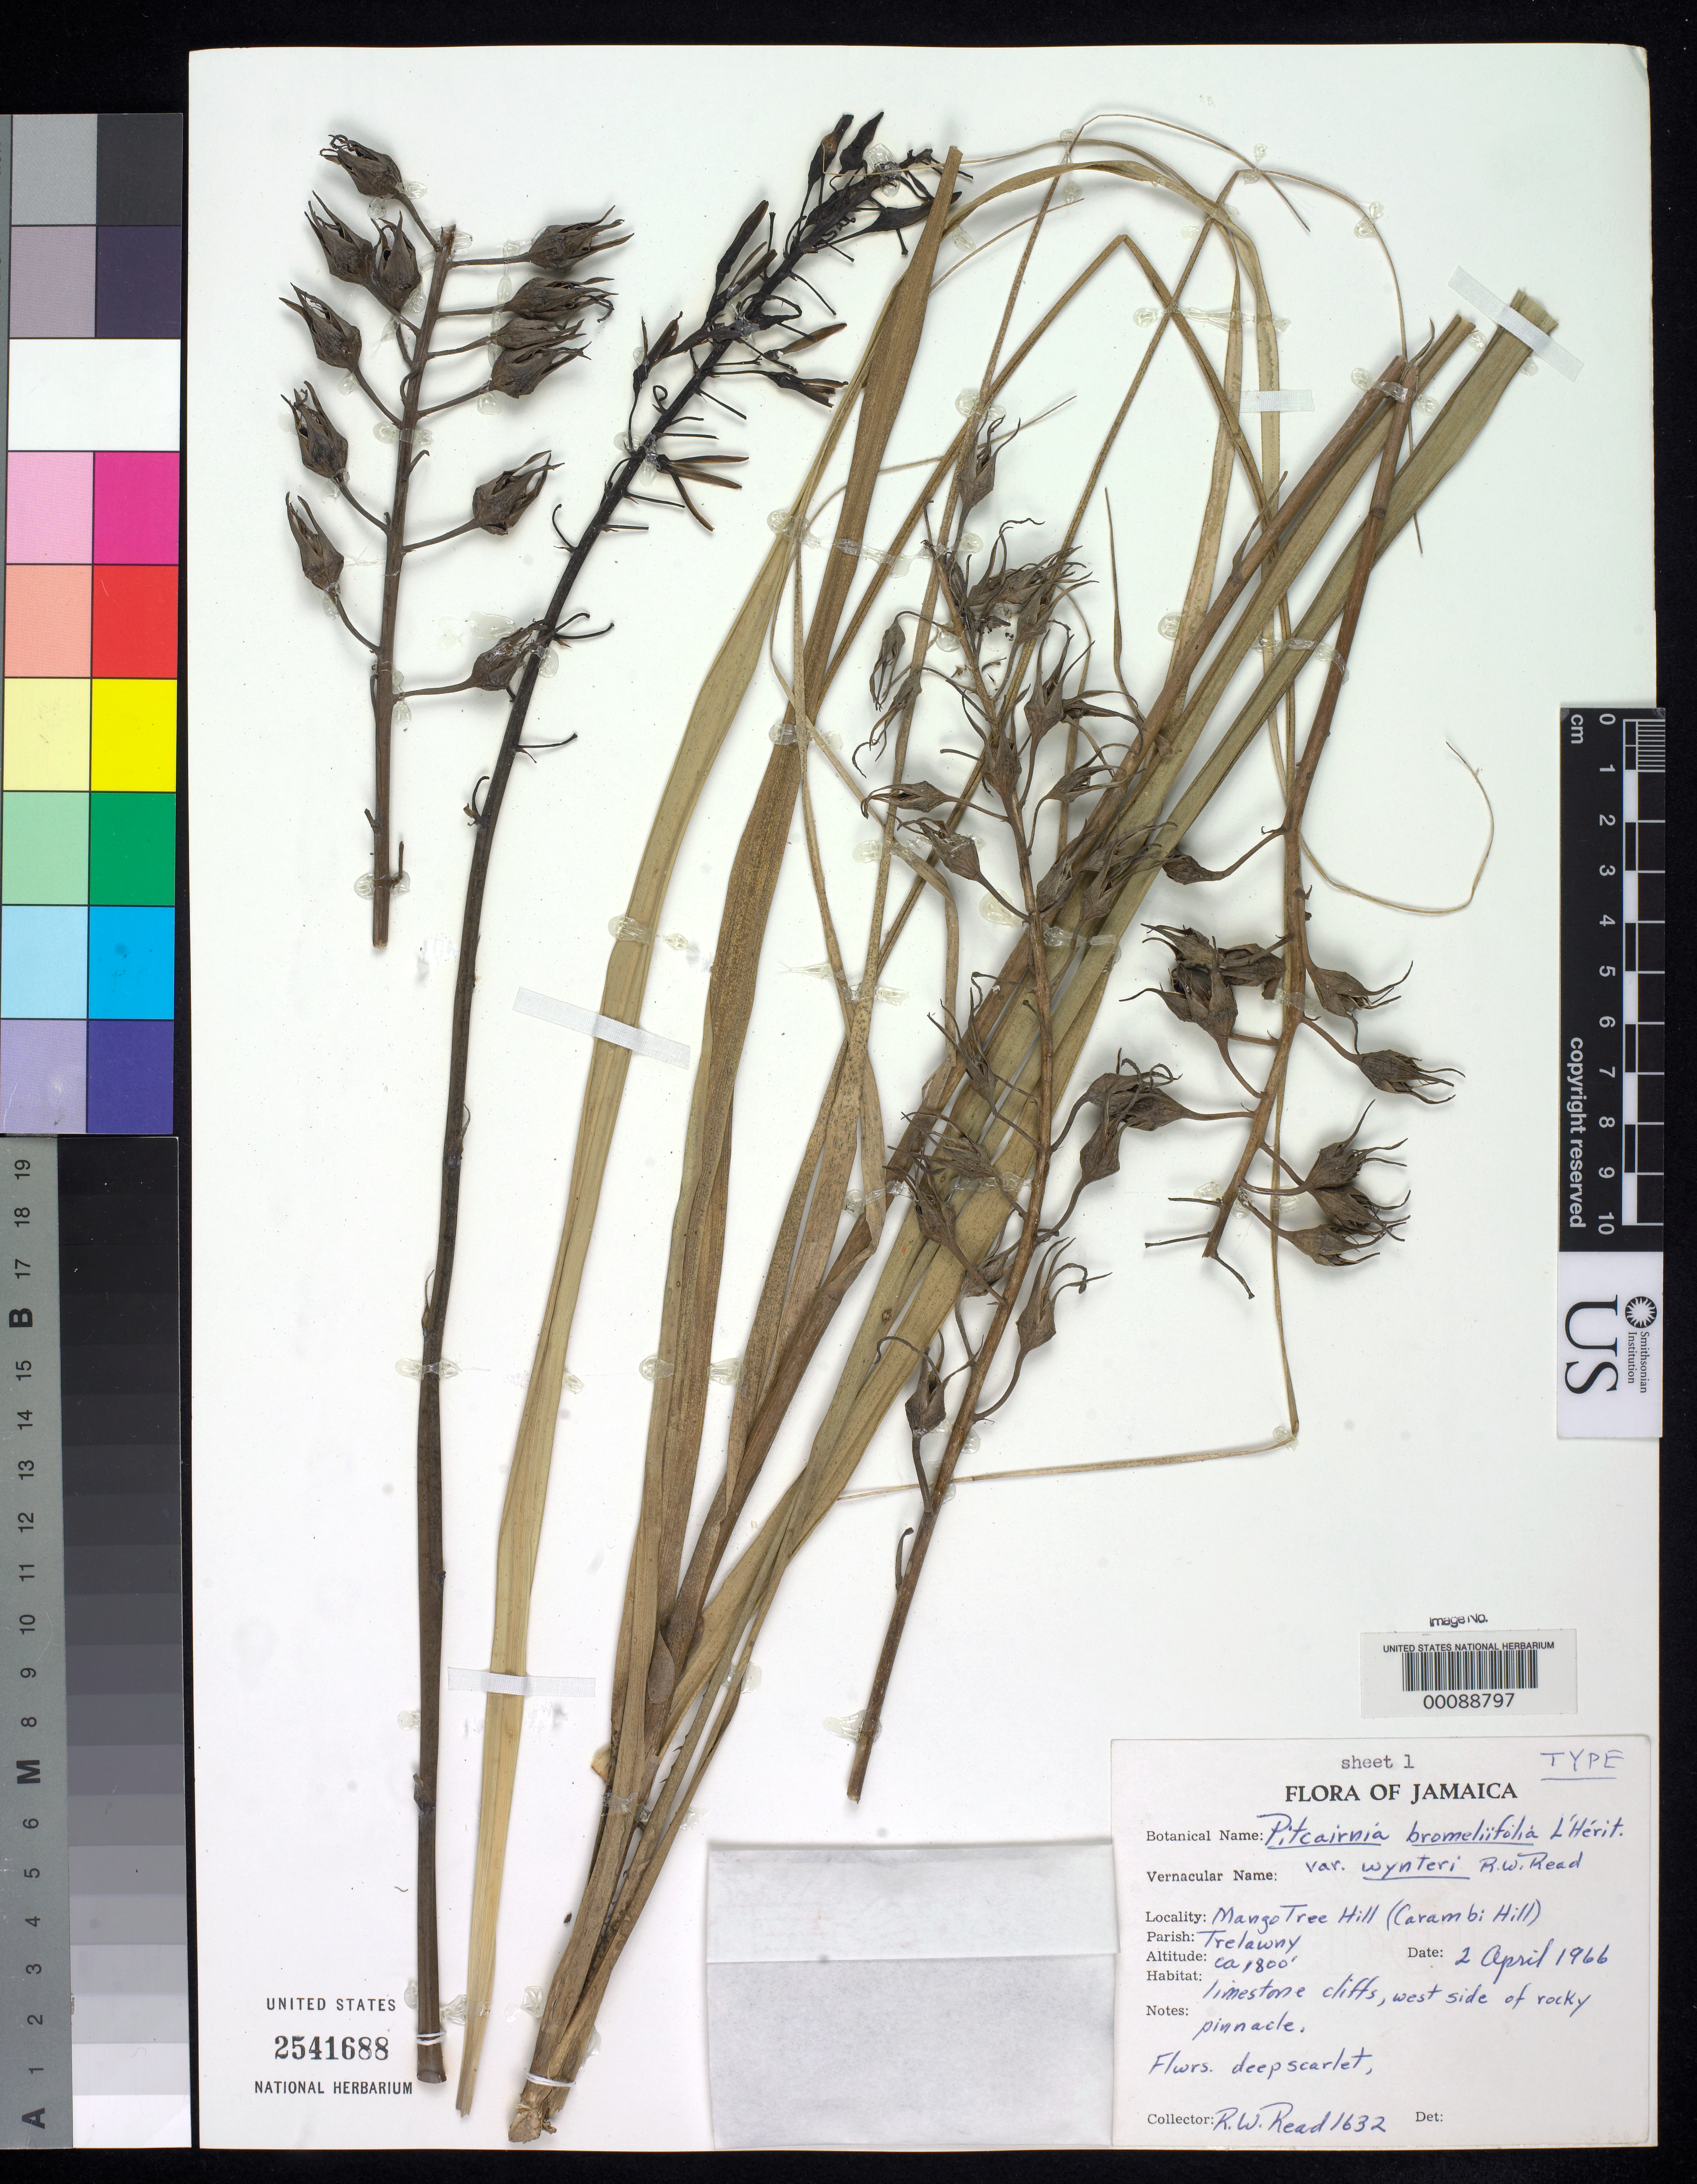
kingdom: Plantae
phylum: Tracheophyta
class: Liliopsida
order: Poales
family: Bromeliaceae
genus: Pitcairnia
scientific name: Pitcairnia bromeliifolia var. wynteri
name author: Read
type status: Holotype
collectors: R. W. Read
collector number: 1632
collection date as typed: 02 Apr 1966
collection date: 1966-04-02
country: Jamaica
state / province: Trelawny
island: Greater Antilles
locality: Mango Tree Hill.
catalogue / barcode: US 2541688